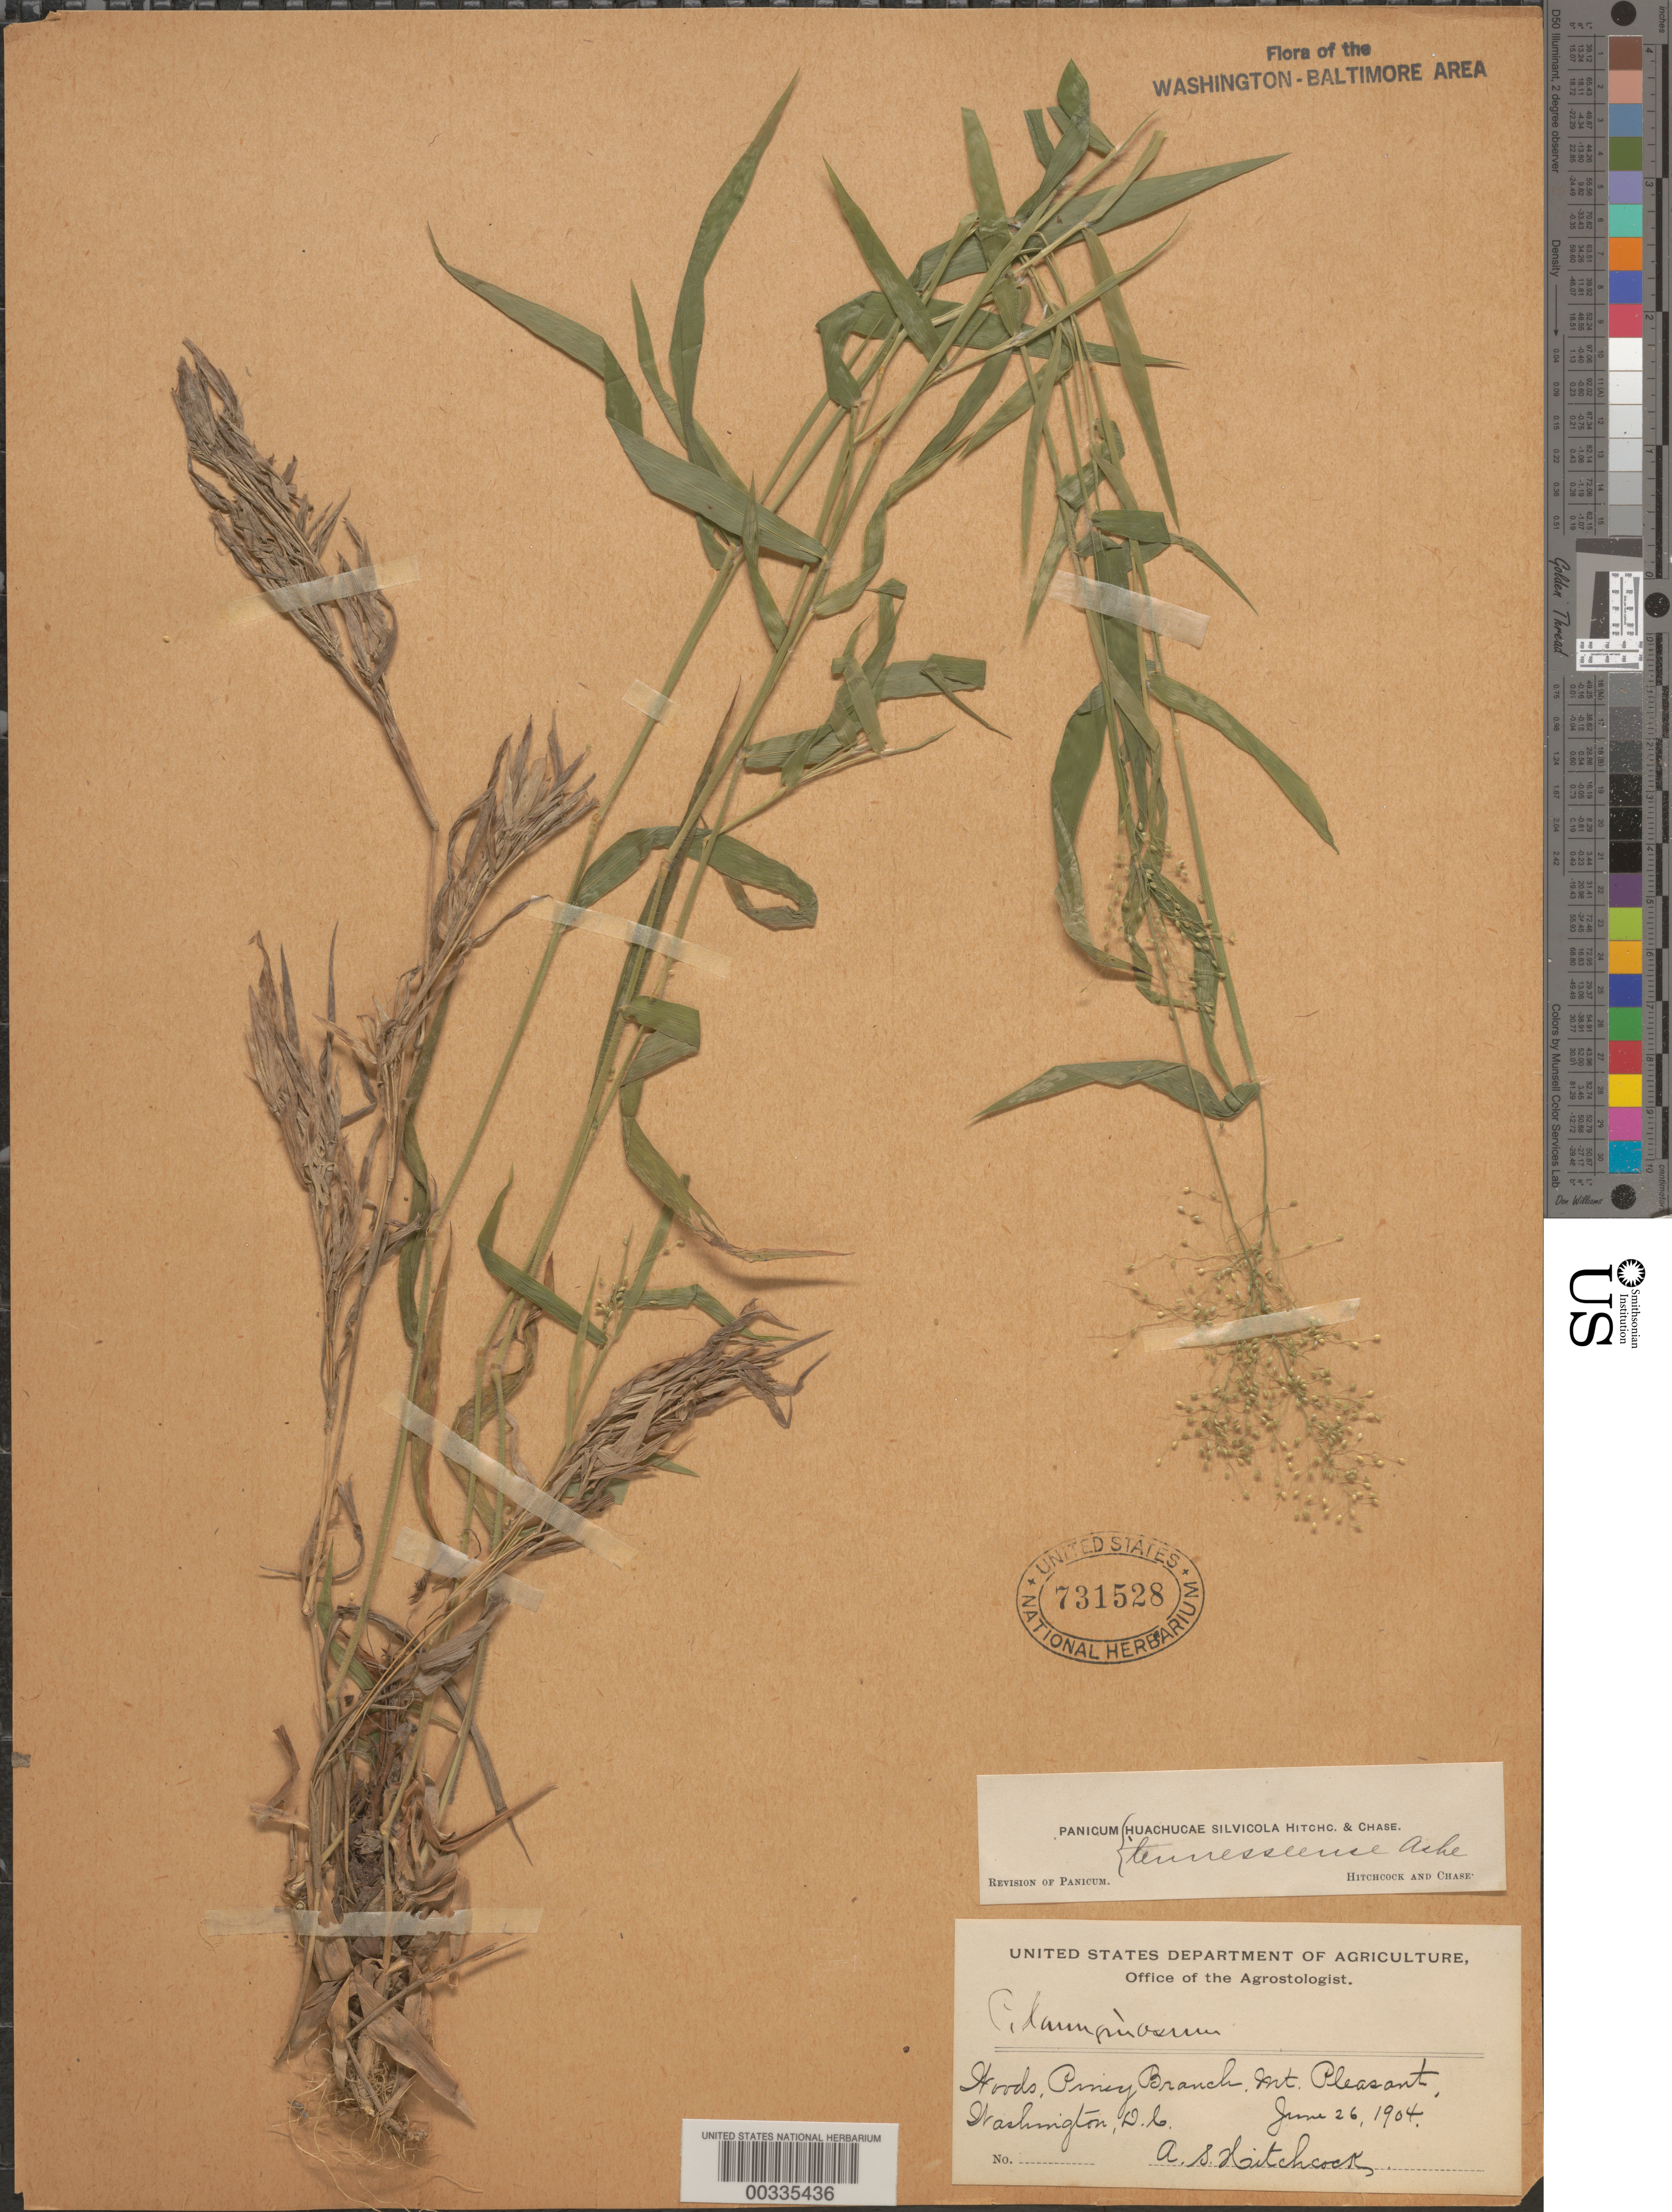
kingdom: Plantae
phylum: Tracheophyta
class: Liliopsida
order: Poales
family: Poaceae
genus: Dichanthelium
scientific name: Dichanthelium acuminatum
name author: (Sw.) Gould & C.A. Clark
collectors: A. S. Hitchcock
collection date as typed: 26 Jun 1904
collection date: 1904-06-26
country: United States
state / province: District of Columbia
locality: Piney Branch, Mount Pleasant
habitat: Woods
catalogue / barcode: US 731528